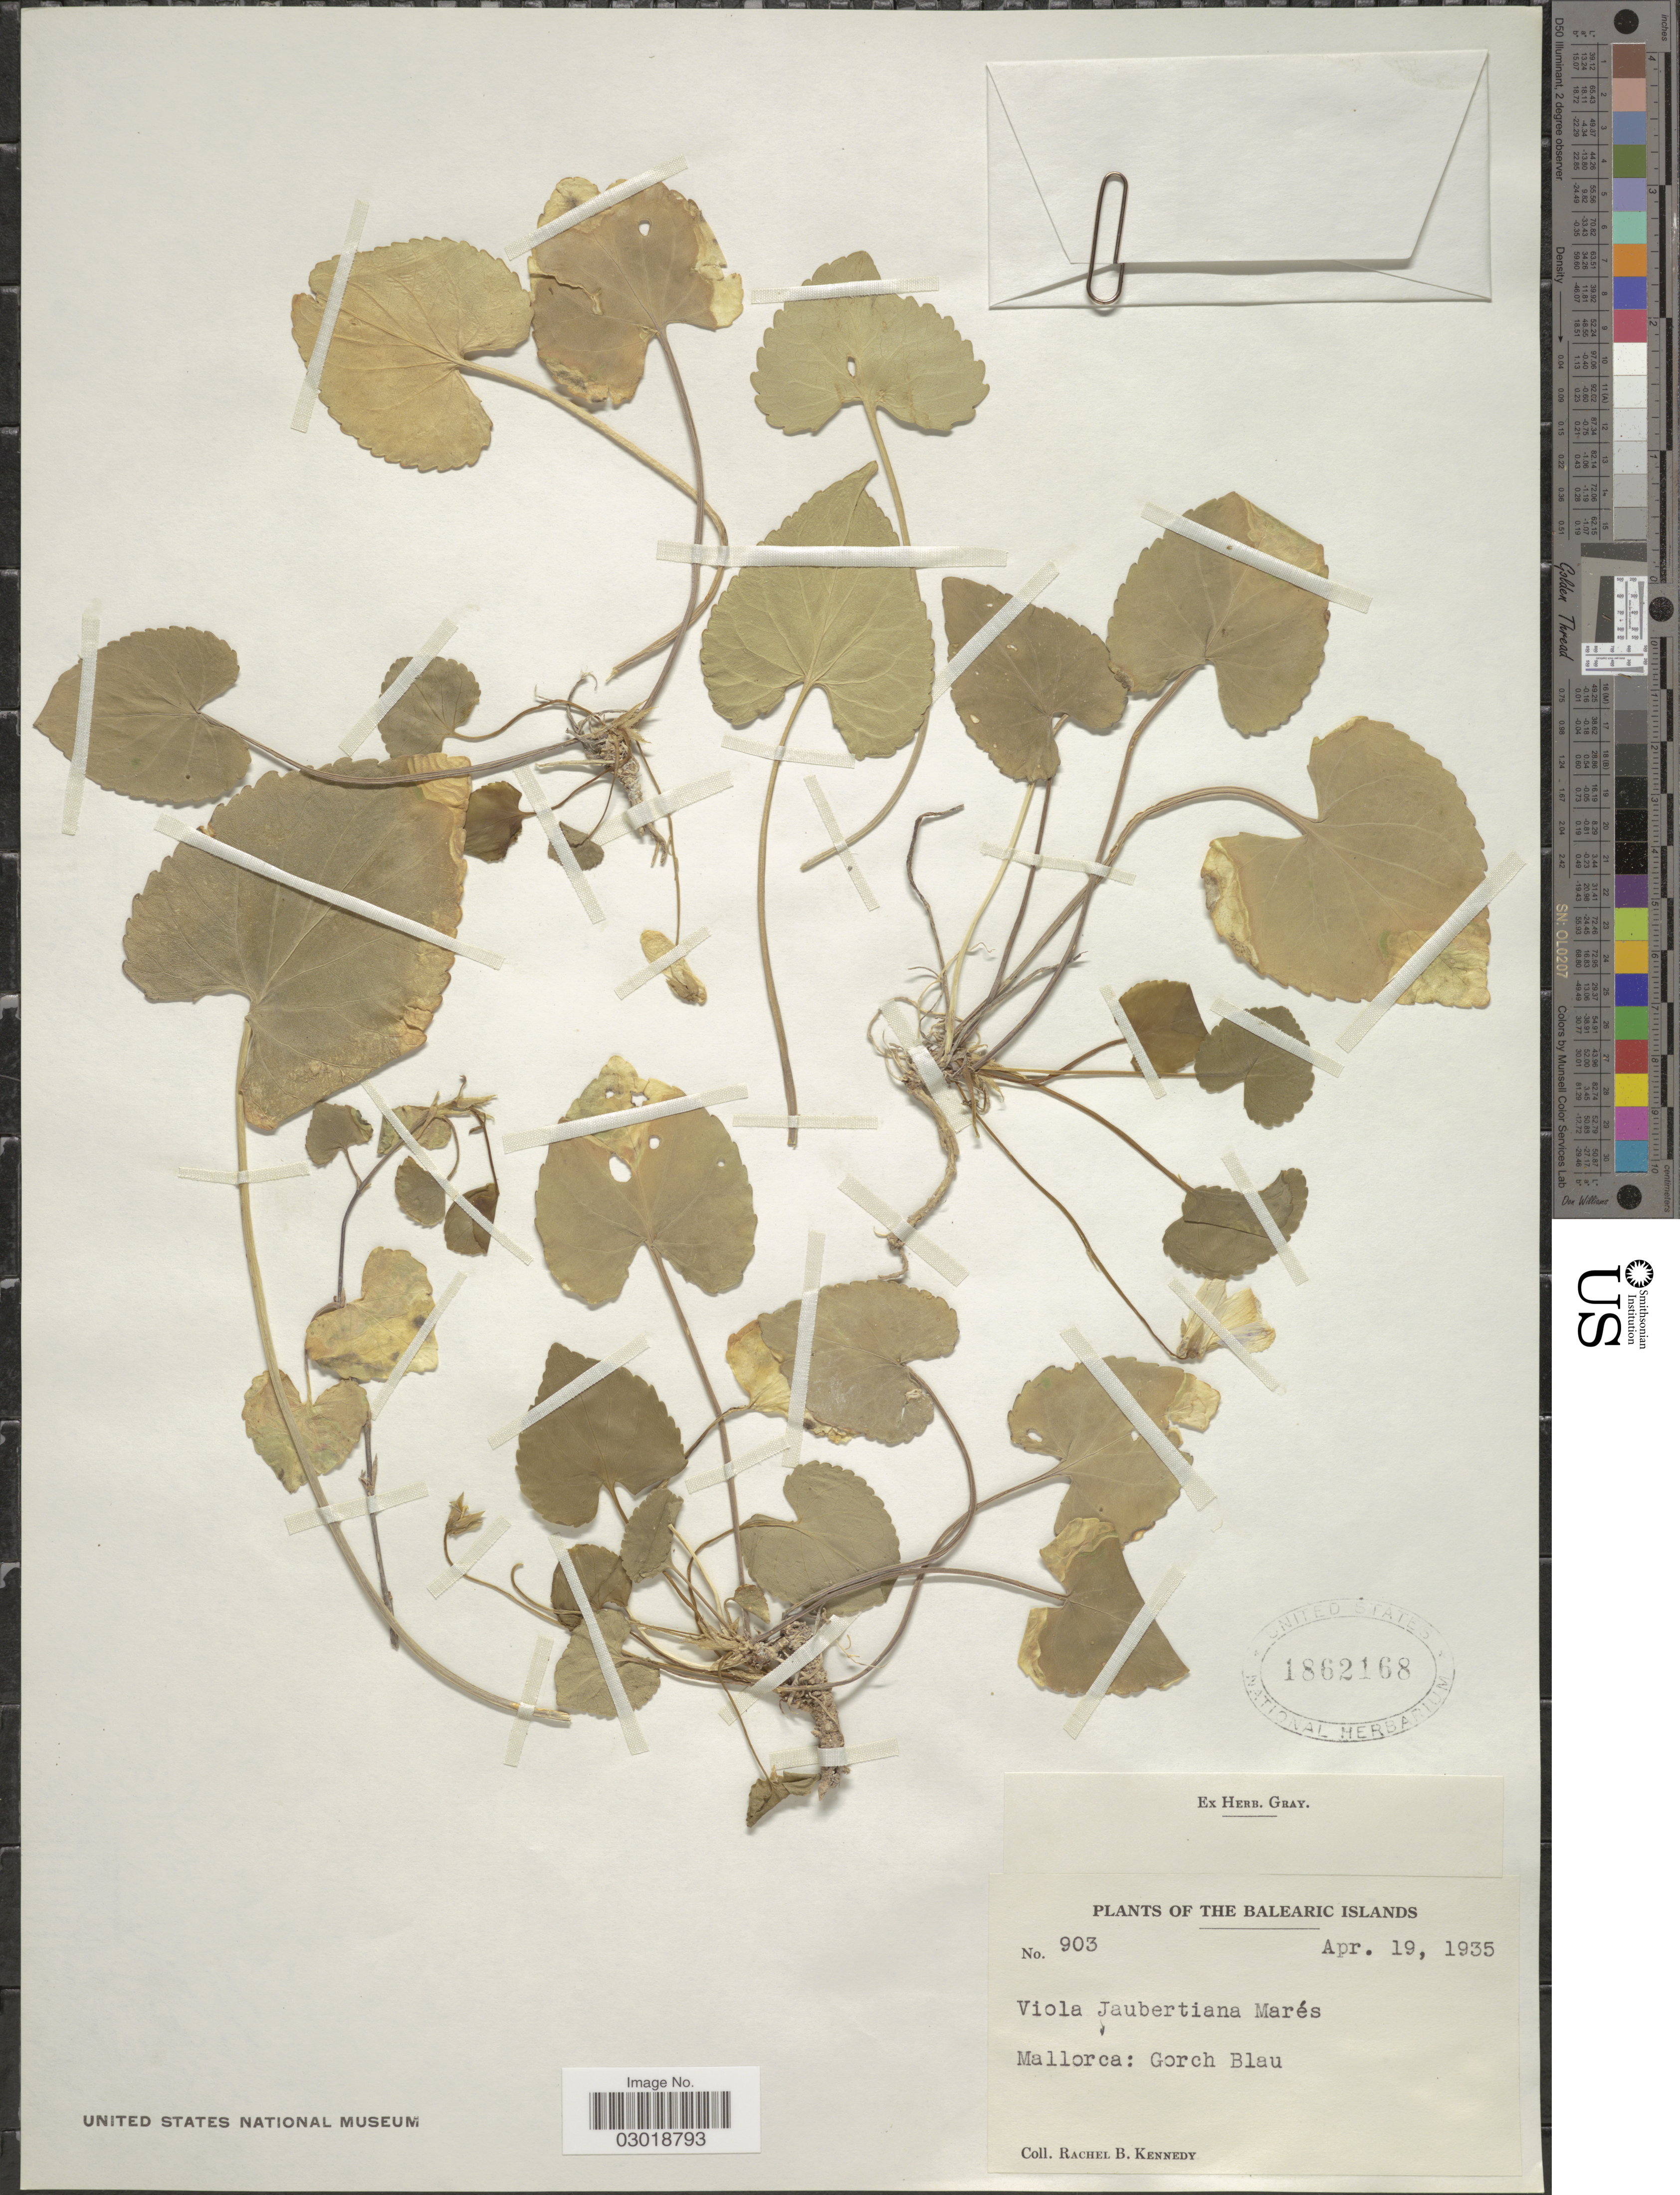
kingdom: Plantae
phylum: Tracheophyta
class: Magnoliopsida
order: Malpighiales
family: Violaceae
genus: Viola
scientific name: Viola jaubertiana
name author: Marés & Vigin.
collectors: Kennedy, R.B.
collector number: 903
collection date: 1935-04-19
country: Spain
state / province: Islas Baleares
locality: The Balearic Islands, Mallorca: Gorch Blau.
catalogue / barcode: US 1862168